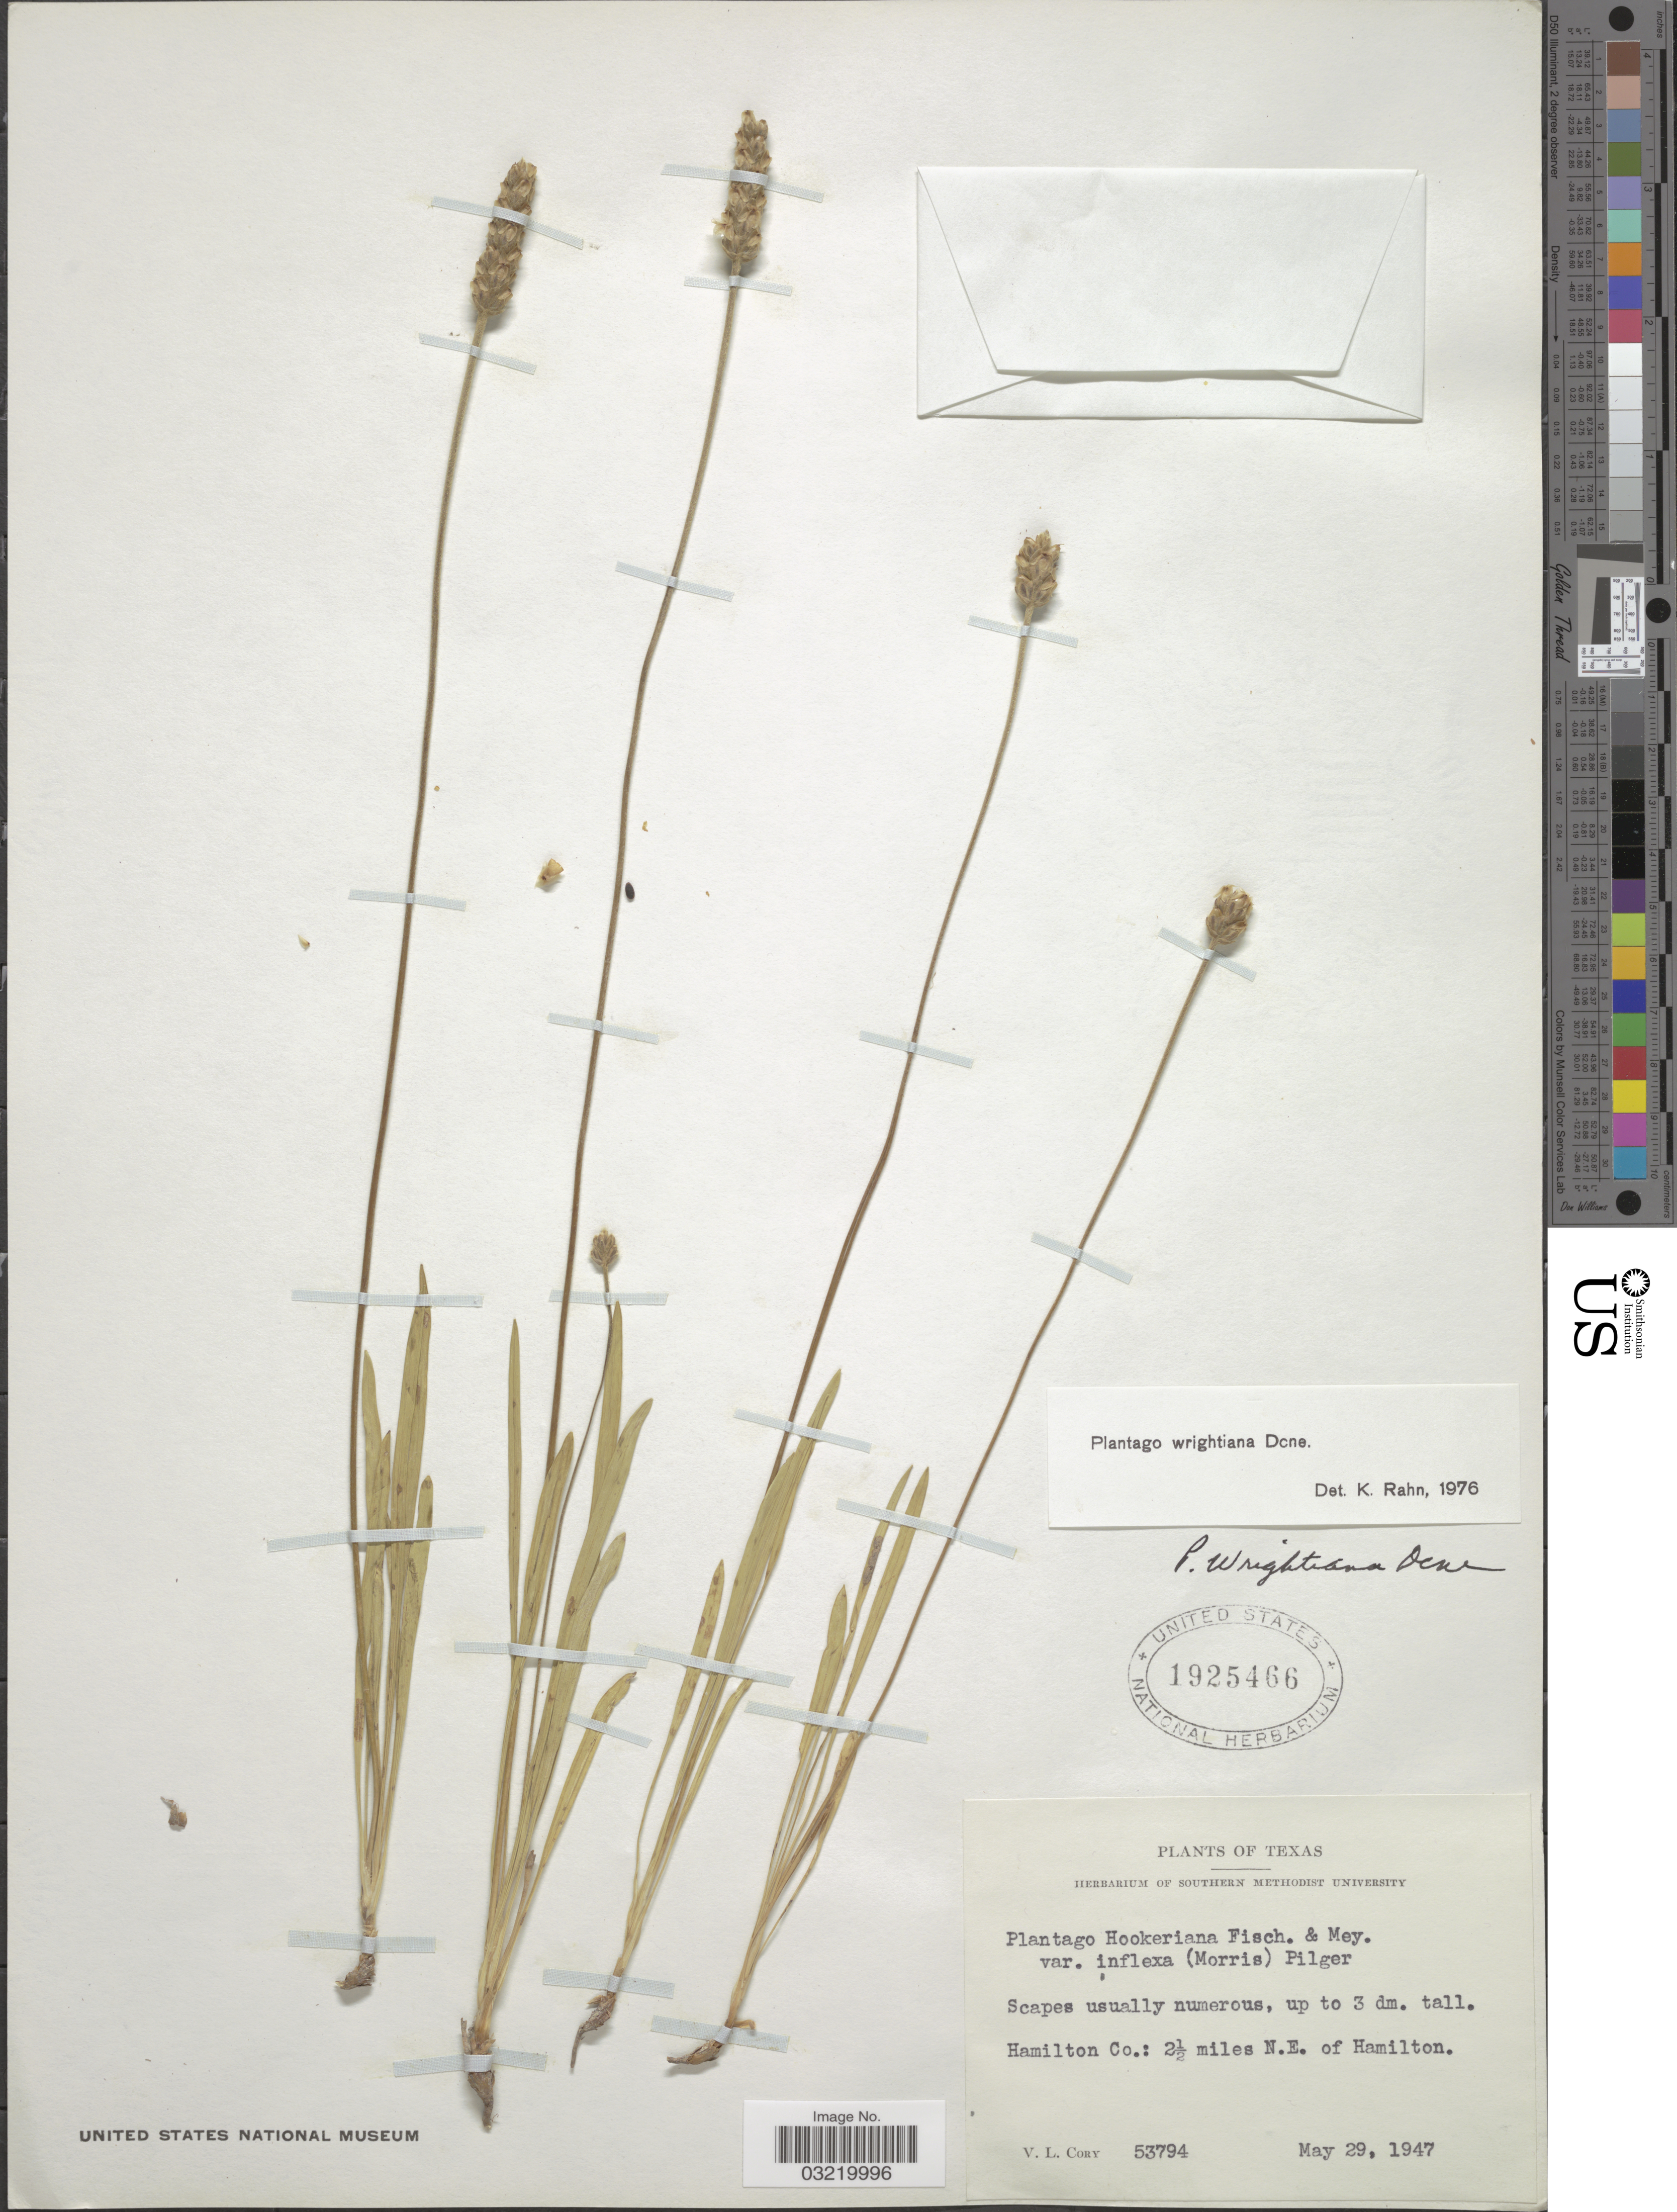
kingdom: Plantae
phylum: Tracheophyta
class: Magnoliopsida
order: Lamiales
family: Plantaginaceae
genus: Plantago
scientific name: Plantago wrightiana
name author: Decne. ex A. DC.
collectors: V. Cory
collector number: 53794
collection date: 1947-05-29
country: United States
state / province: Texas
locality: Hamilton Co.: 2½ miles N.E. of Hamilton.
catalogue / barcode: US 1925466